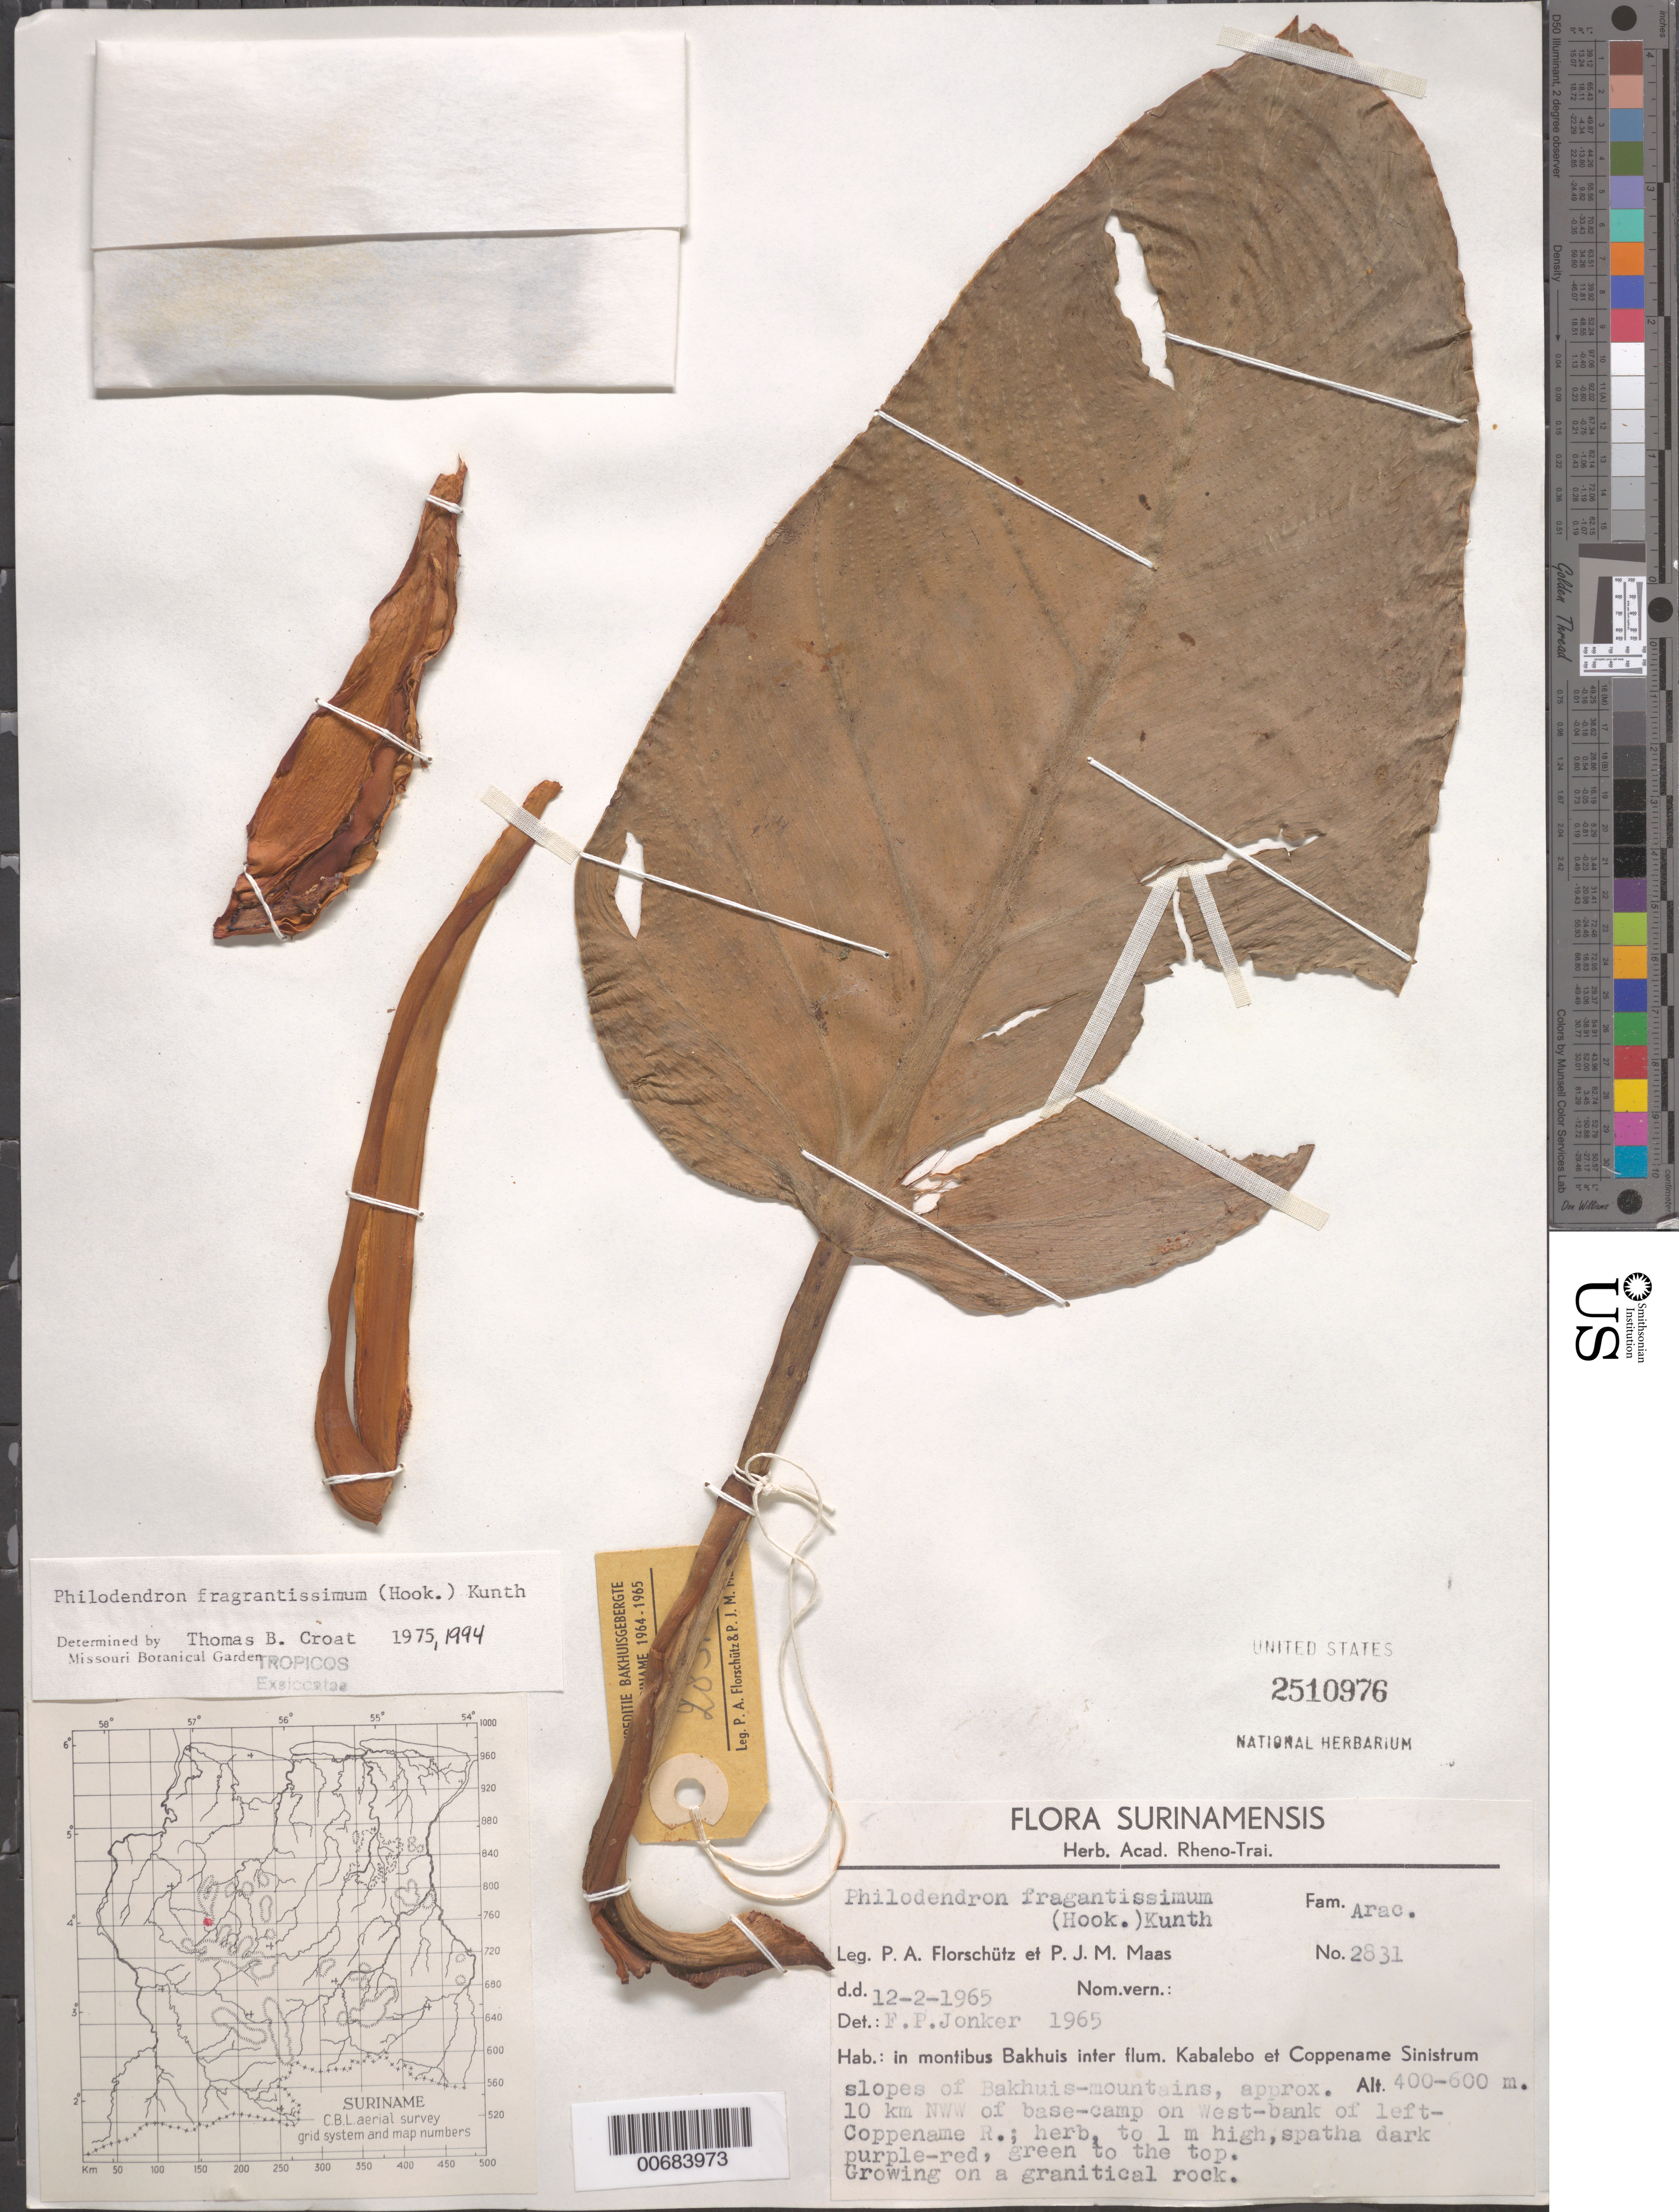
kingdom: Plantae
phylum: Tracheophyta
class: Liliopsida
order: Alismatales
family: Araceae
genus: Philodendron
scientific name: Philodendron fragrantissimum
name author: (G. Don) Kunth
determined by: Croat, Thomas B., Missouri Botanical Garden (MO)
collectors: P. Florschütz & P. Maas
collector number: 2831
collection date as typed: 12-Feb-65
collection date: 1965-02-12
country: Suriname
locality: Mont Bakhuis, betw. Kabalebo & Coppename Rivers, approx. 10 km NW-W of base camp on West bank of Coppename River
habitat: Growing on granitic rock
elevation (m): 400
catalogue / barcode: US 2510976